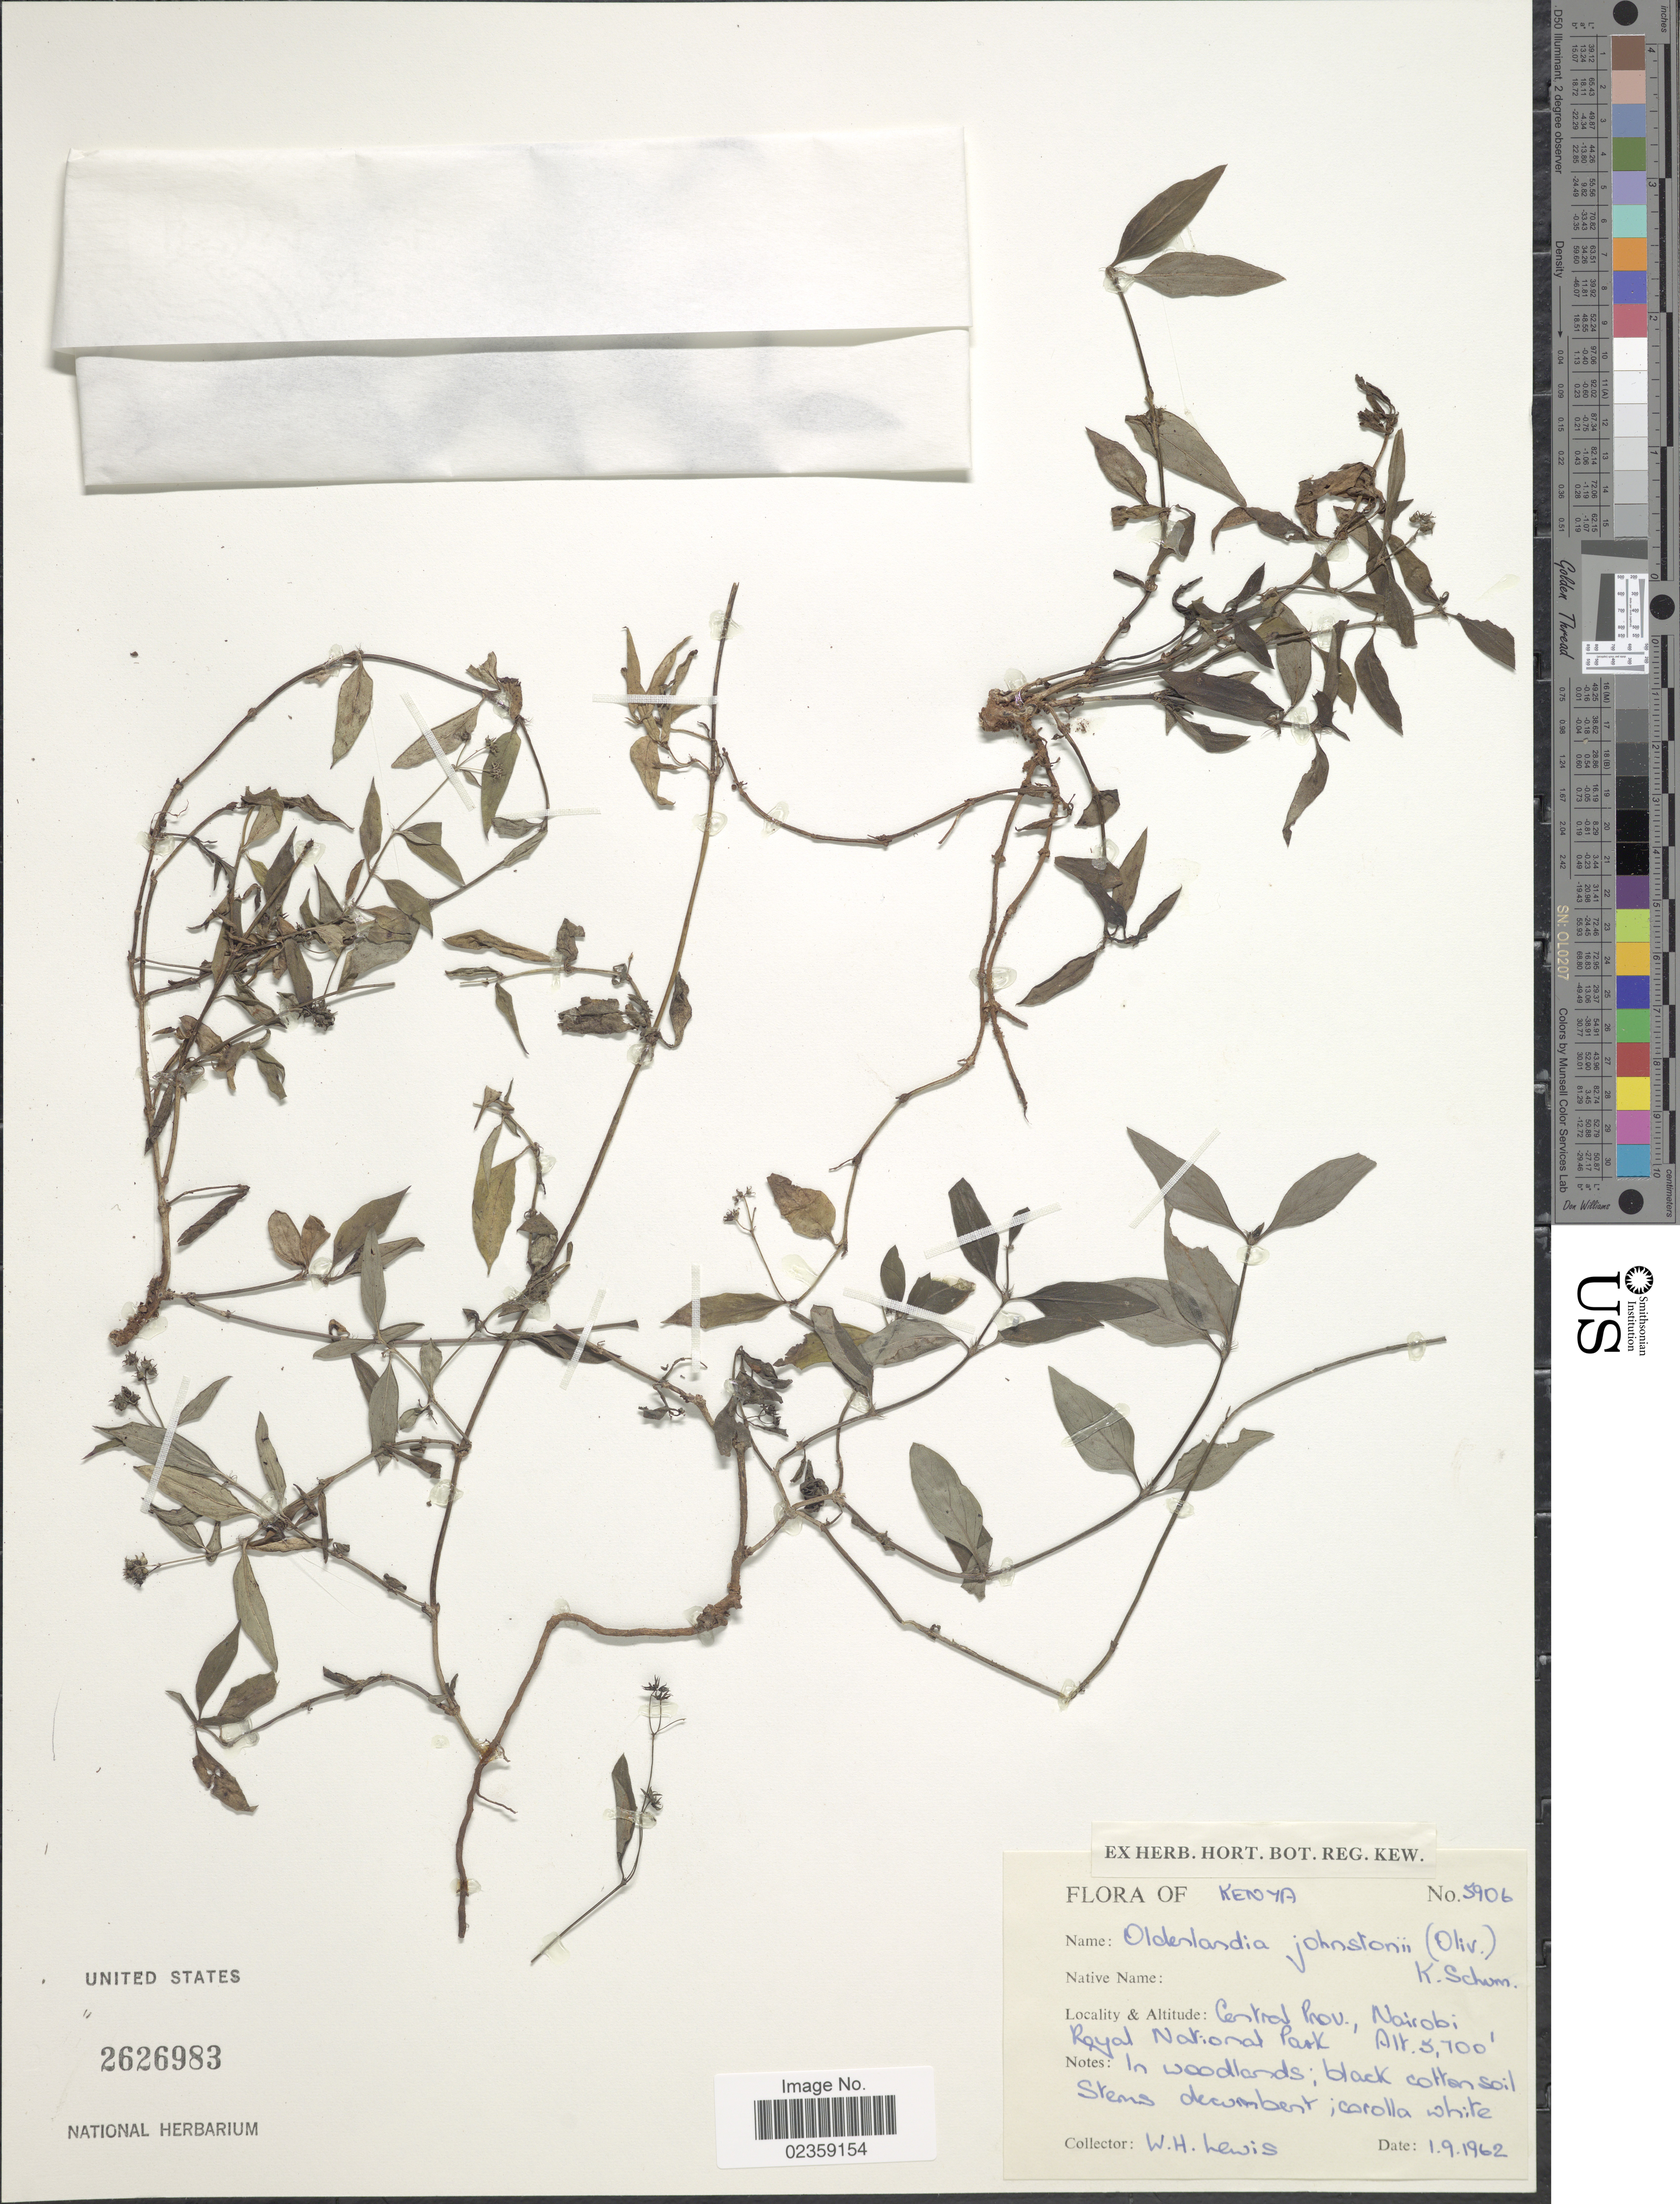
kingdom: Plantae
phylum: Tracheophyta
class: Magnoliopsida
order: Gentianales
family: Rubiaceae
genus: Oldenlandia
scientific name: Oldenlandia johnstonii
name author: (Oliv.) K. Schum. ex Engl.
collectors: W. H. Lewis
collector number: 5906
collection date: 1962-09-01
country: Kenya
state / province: Nairobi Area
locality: Central Prov., Nairobi Royal National Park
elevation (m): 1737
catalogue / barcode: US 2626983